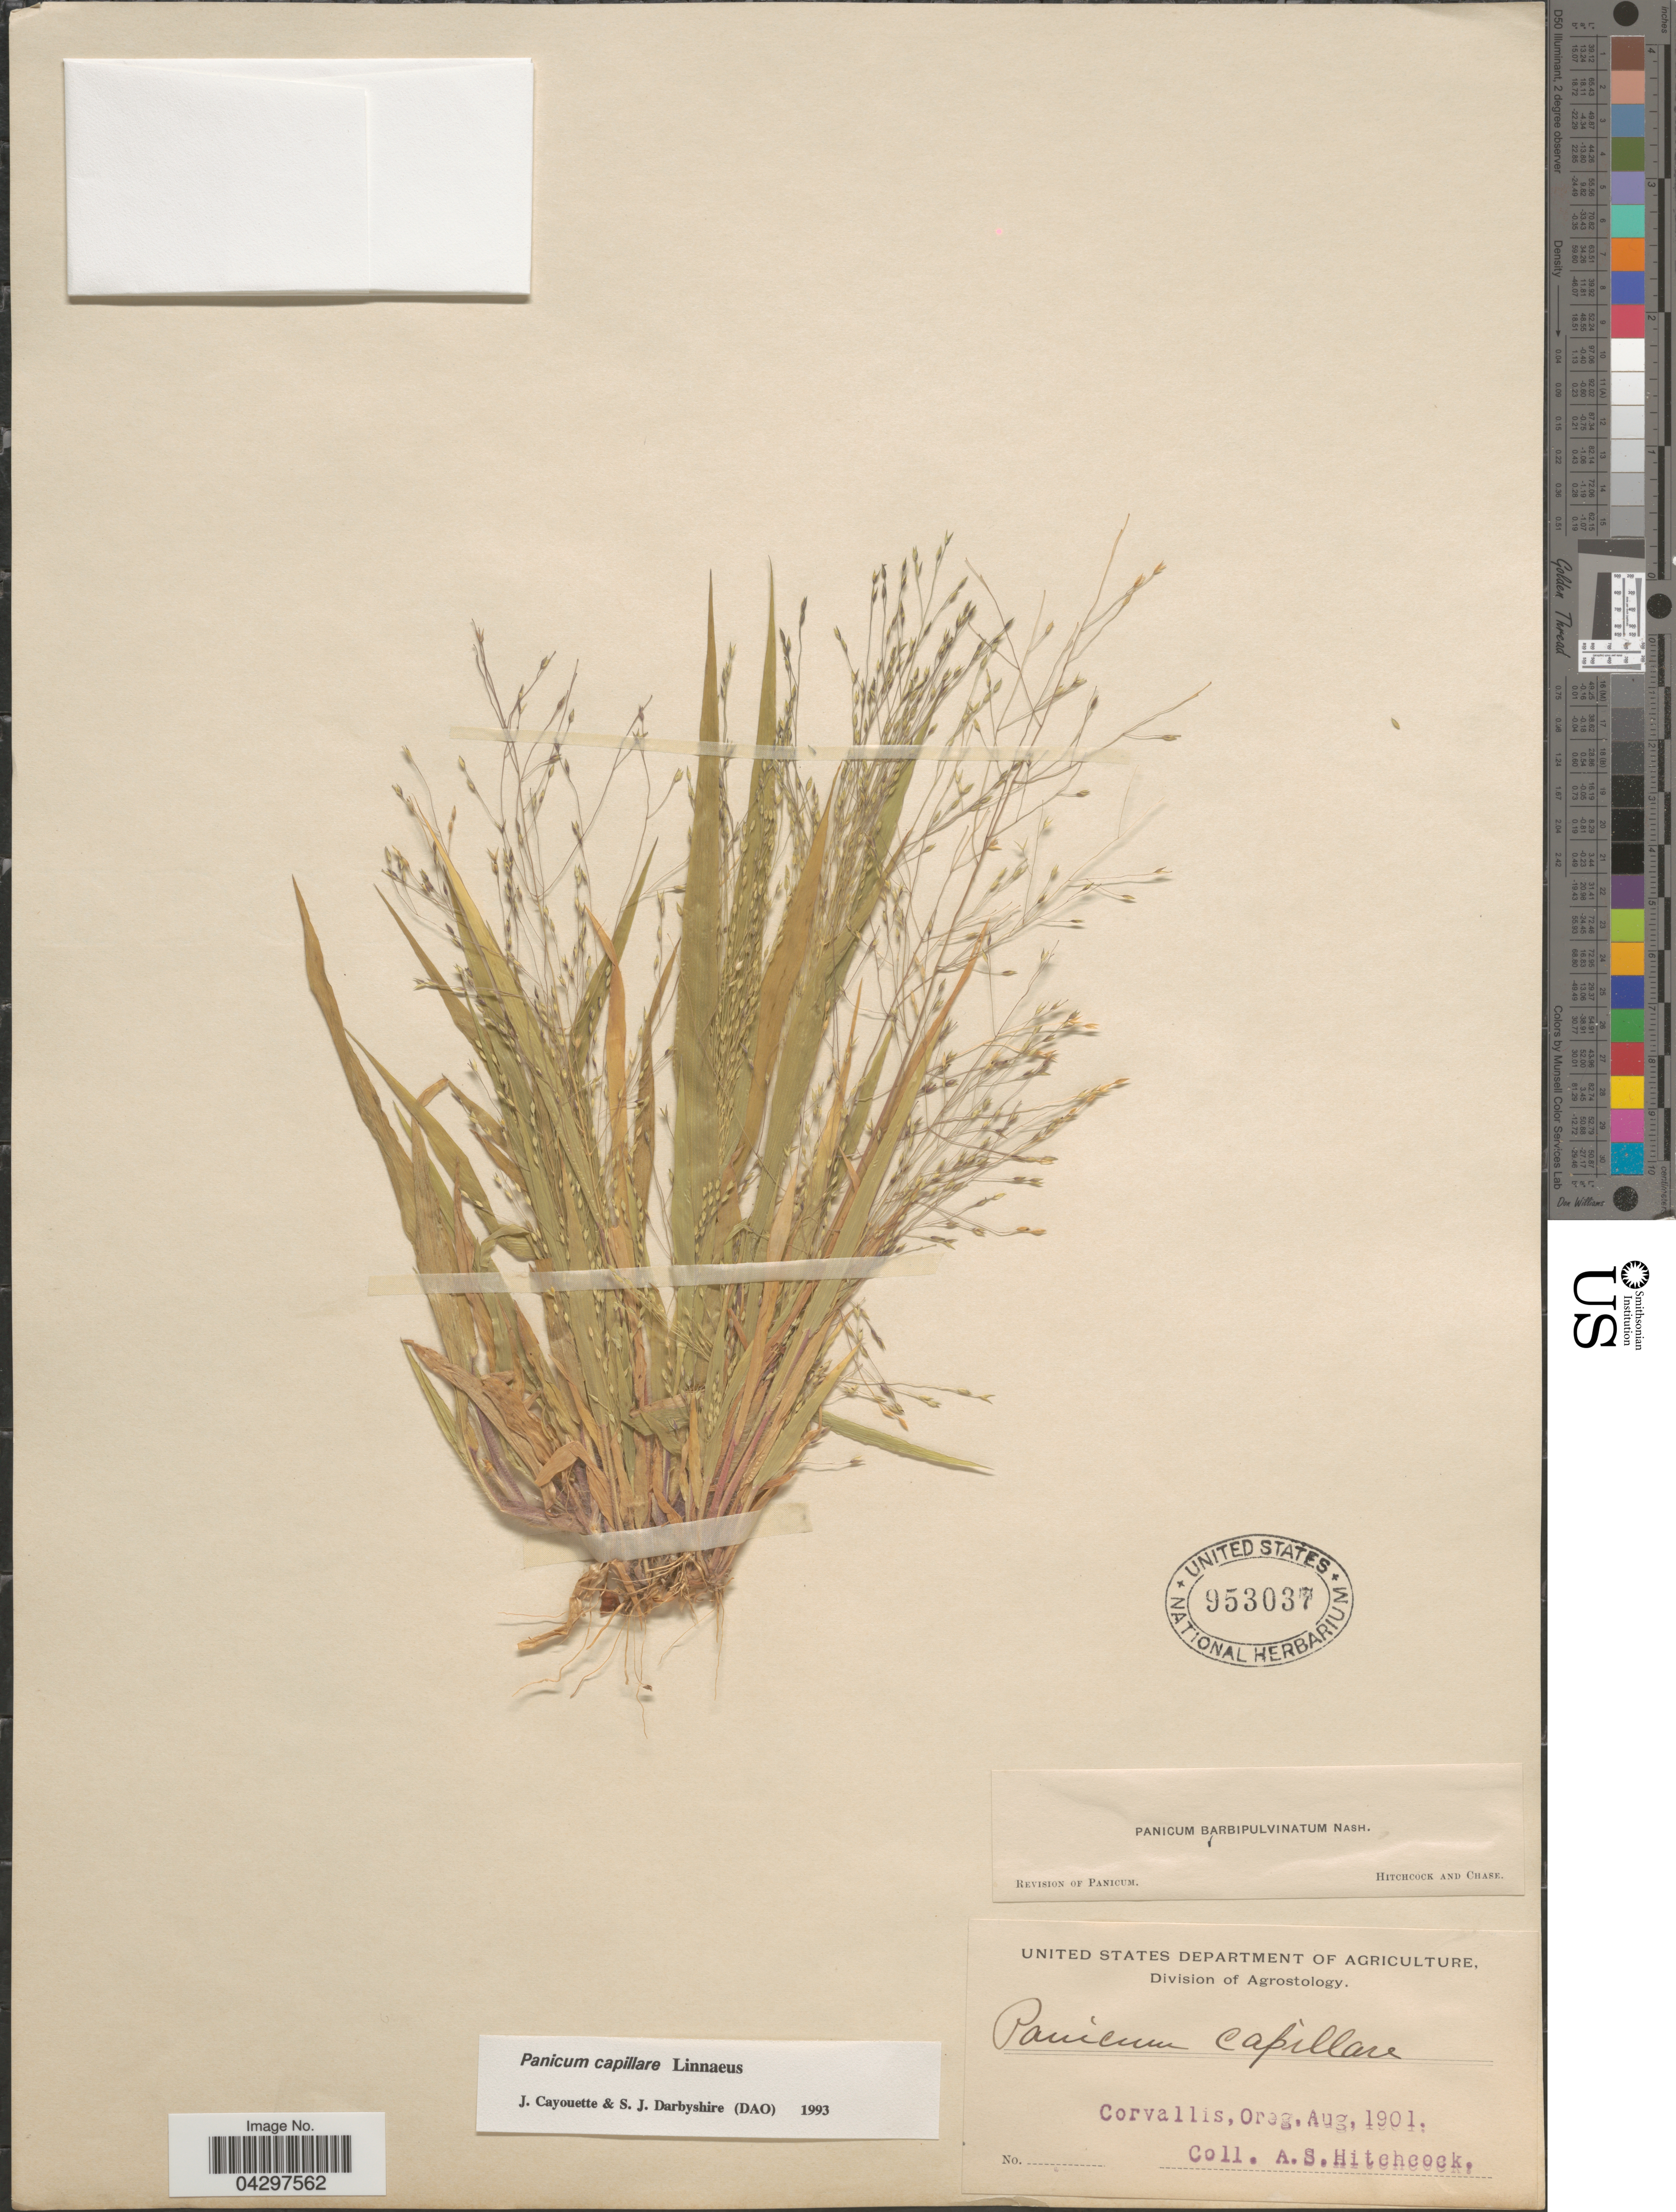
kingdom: Plantae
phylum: Tracheophyta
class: Liliopsida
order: Poales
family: Poaceae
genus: Panicum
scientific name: Panicum capillare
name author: L.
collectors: A. S. Hitchcock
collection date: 1901-08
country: United States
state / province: Oregon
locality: Corvallis.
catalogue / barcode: US 953037